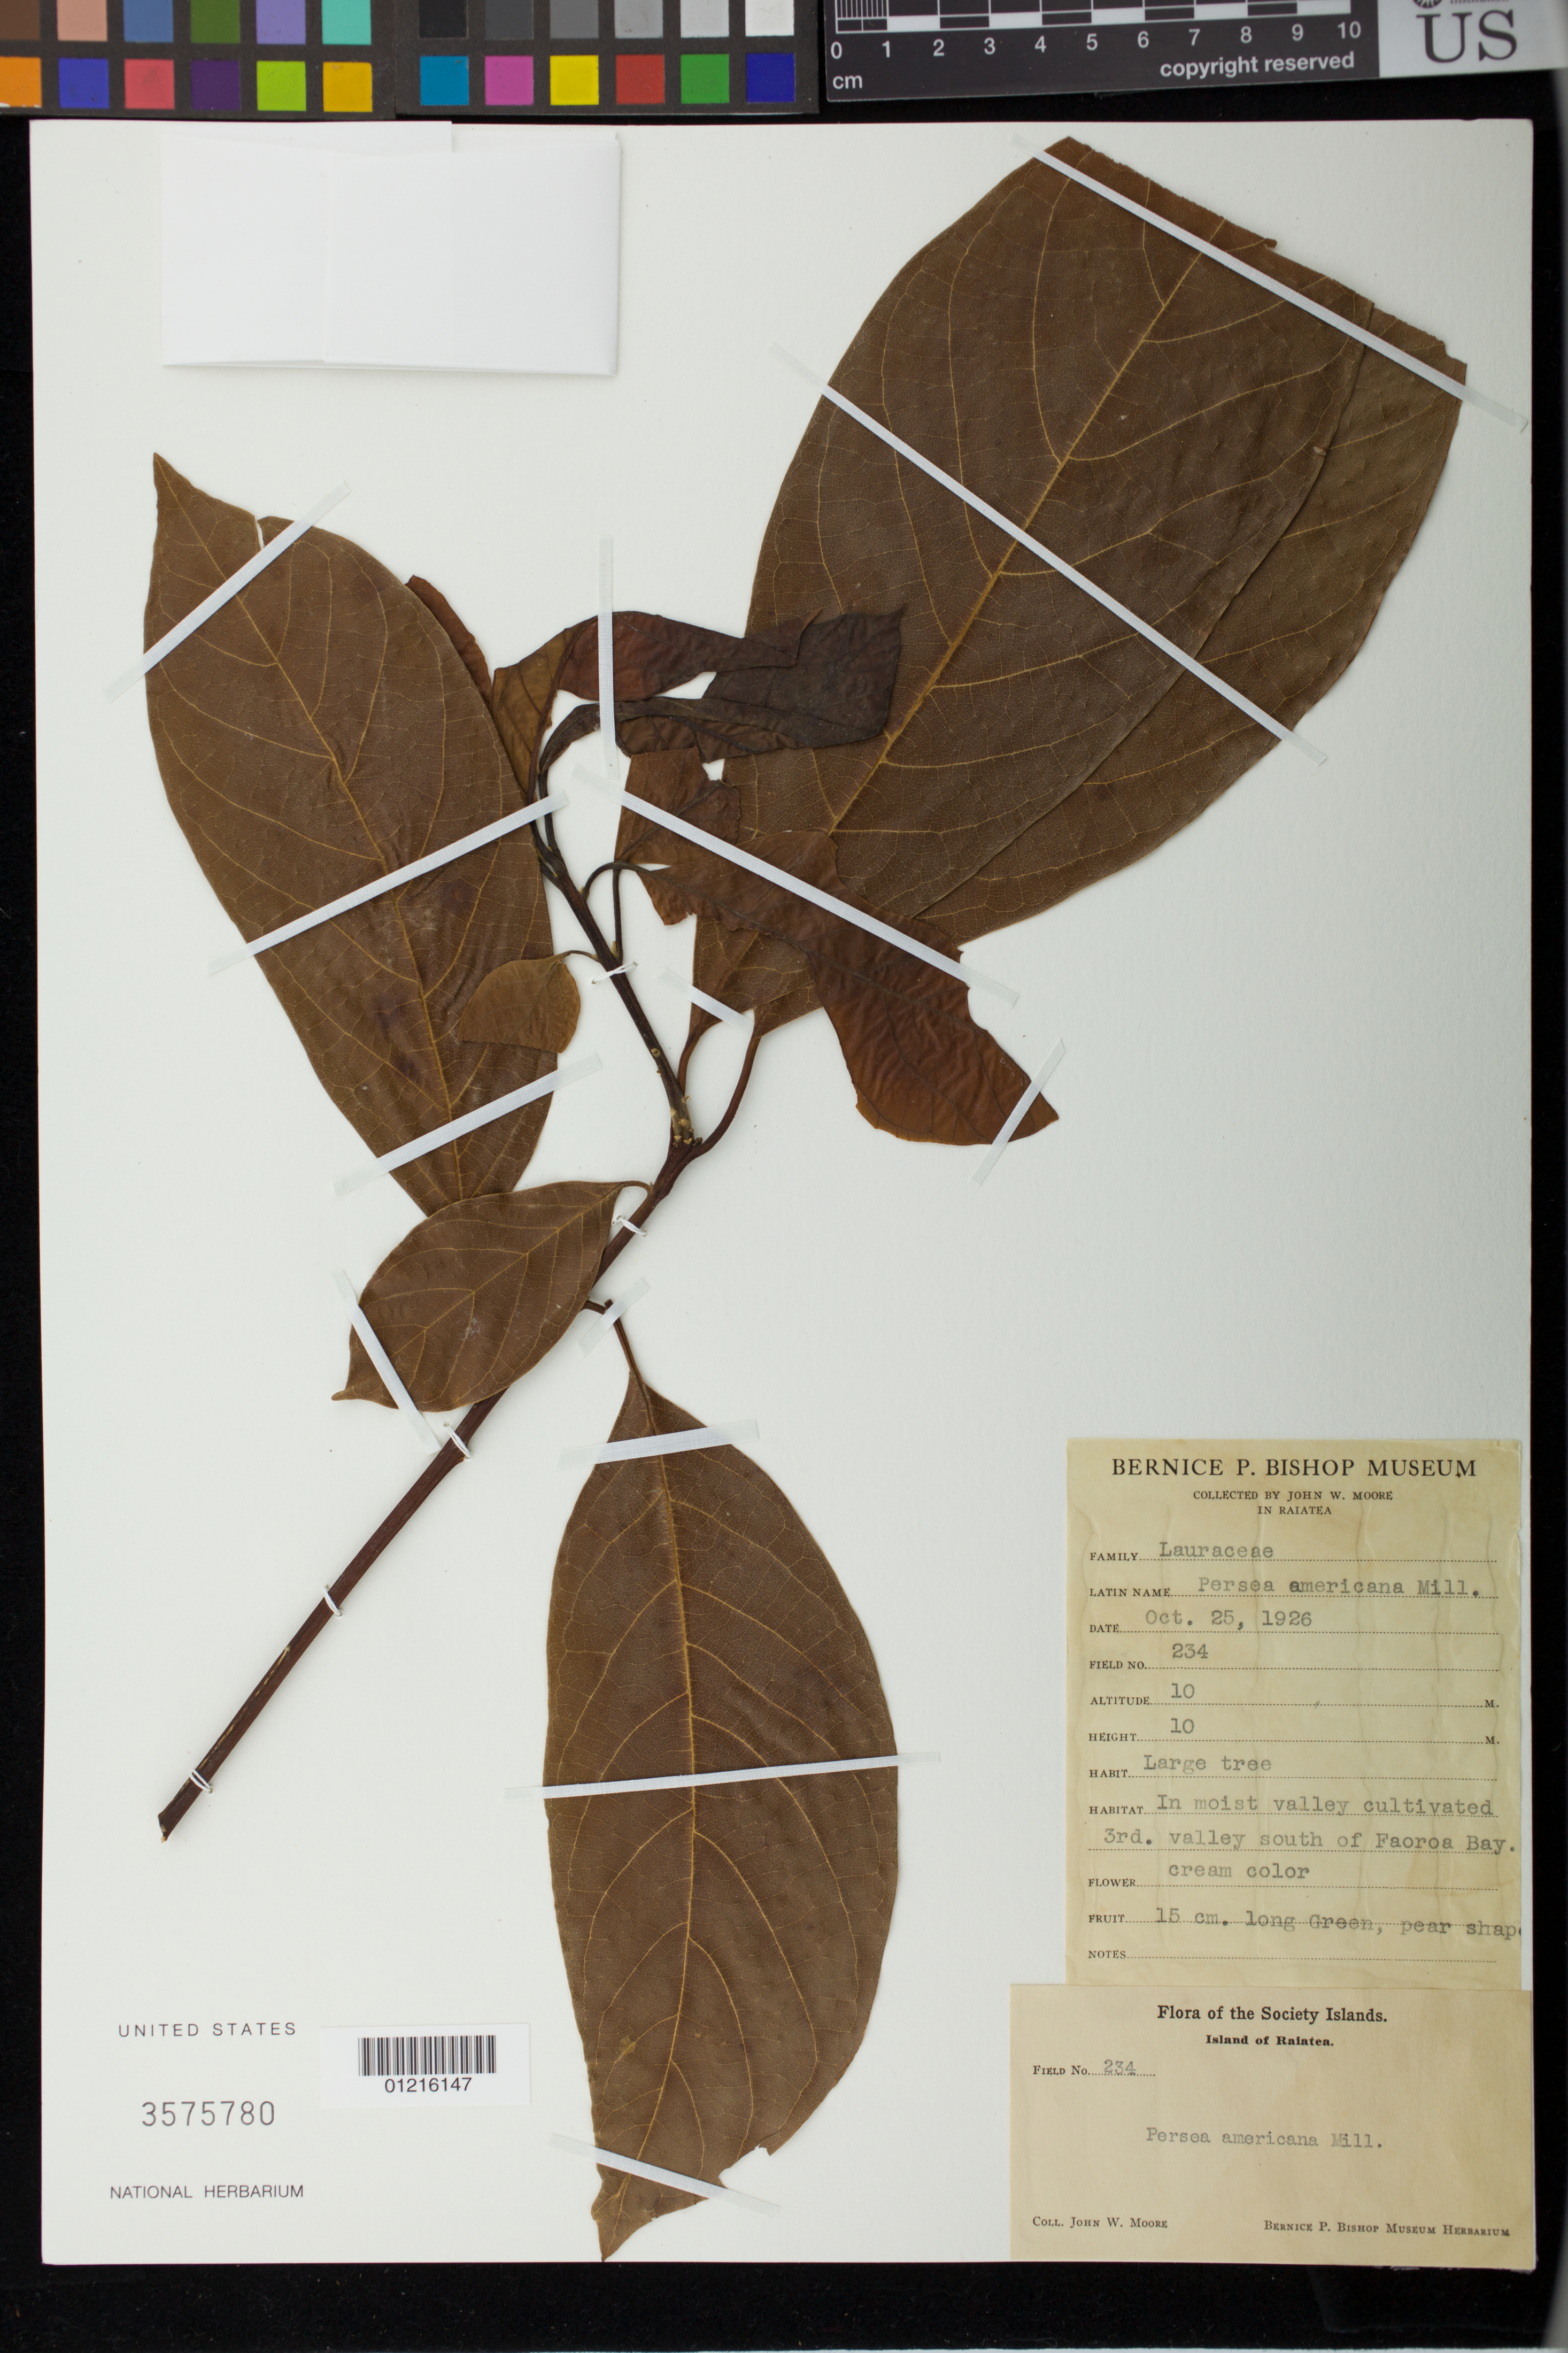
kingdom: Plantae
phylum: Tracheophyta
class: Magnoliopsida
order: Laurales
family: Lauraceae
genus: Persea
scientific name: Persea americana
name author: Mill.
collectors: J. Moore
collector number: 234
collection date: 1926-10-25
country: French Polynesia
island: Raiatea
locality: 3rd valley south of Faoroa Bay.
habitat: In moist valley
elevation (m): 10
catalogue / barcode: US 3575780